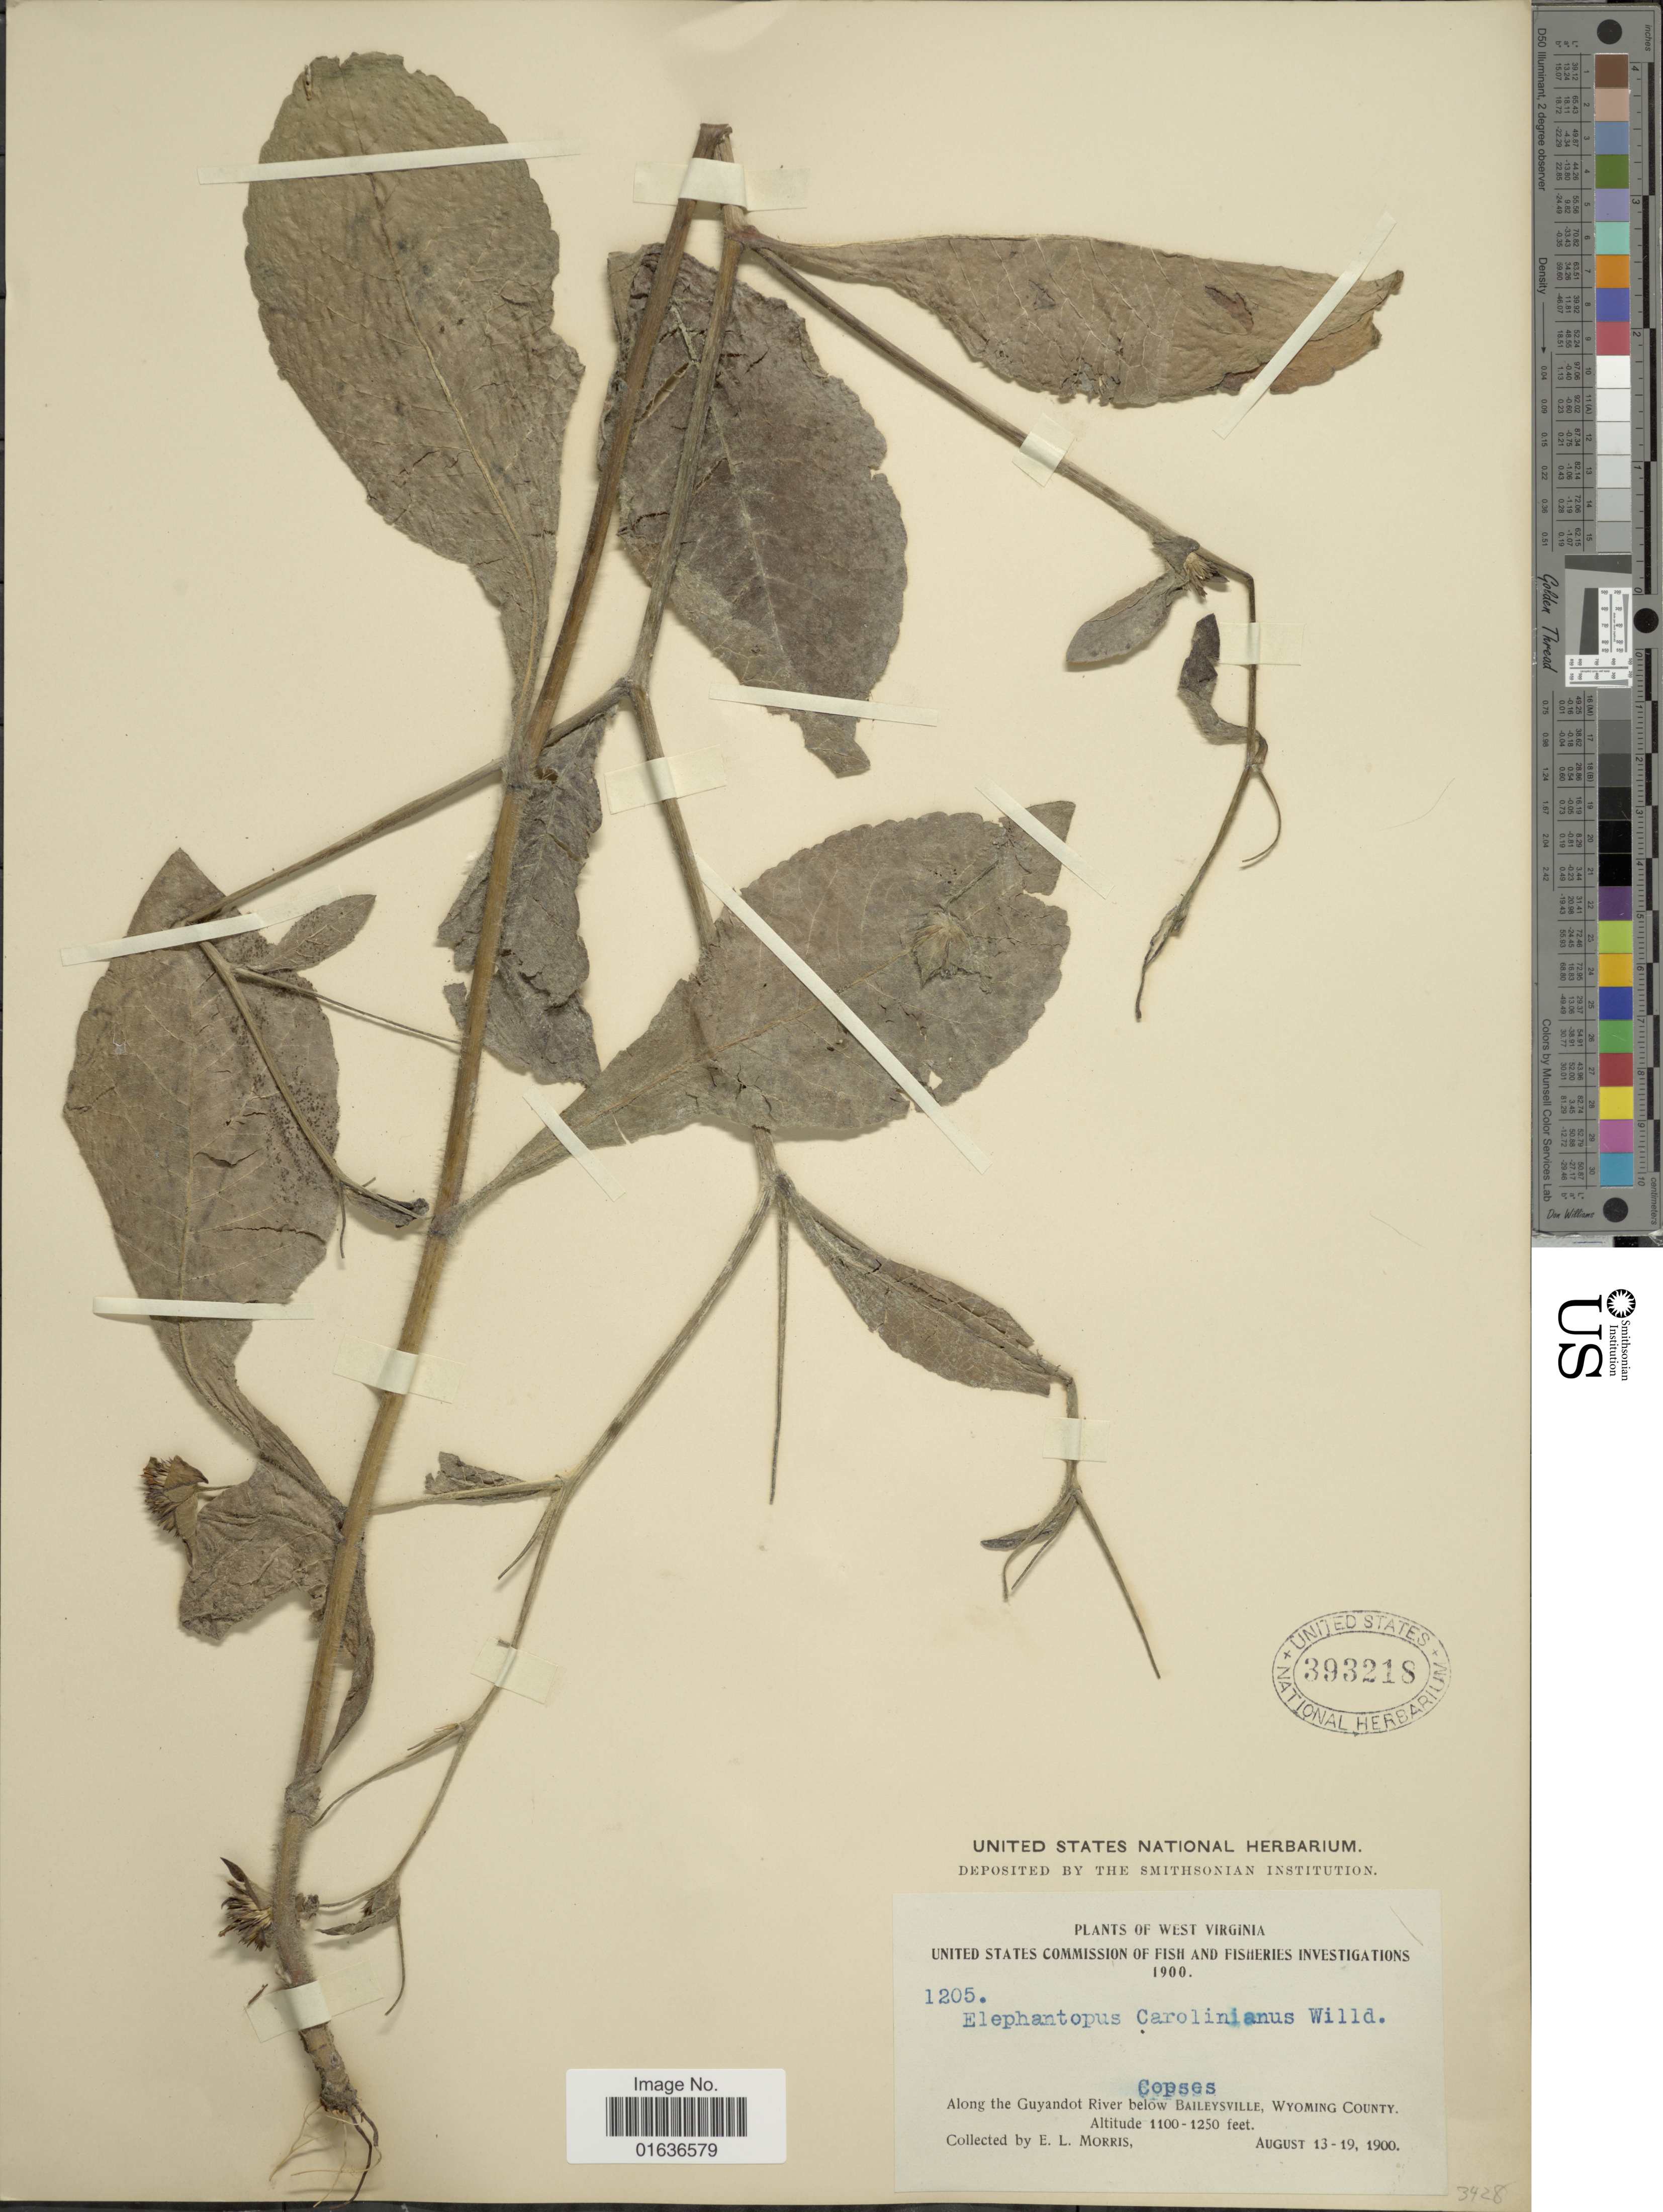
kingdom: Plantae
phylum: Tracheophyta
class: Magnoliopsida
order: Asterales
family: Asteraceae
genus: Elephantopus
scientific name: Elephantopus carolinianus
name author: Raeusch.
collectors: E. Morris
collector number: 1205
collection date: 1900-08-13/1900-08-19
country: United States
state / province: West Virginia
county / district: Wyoming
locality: Along the Guyandot River below Baileysville, Wyoming County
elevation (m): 335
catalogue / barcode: US 393218